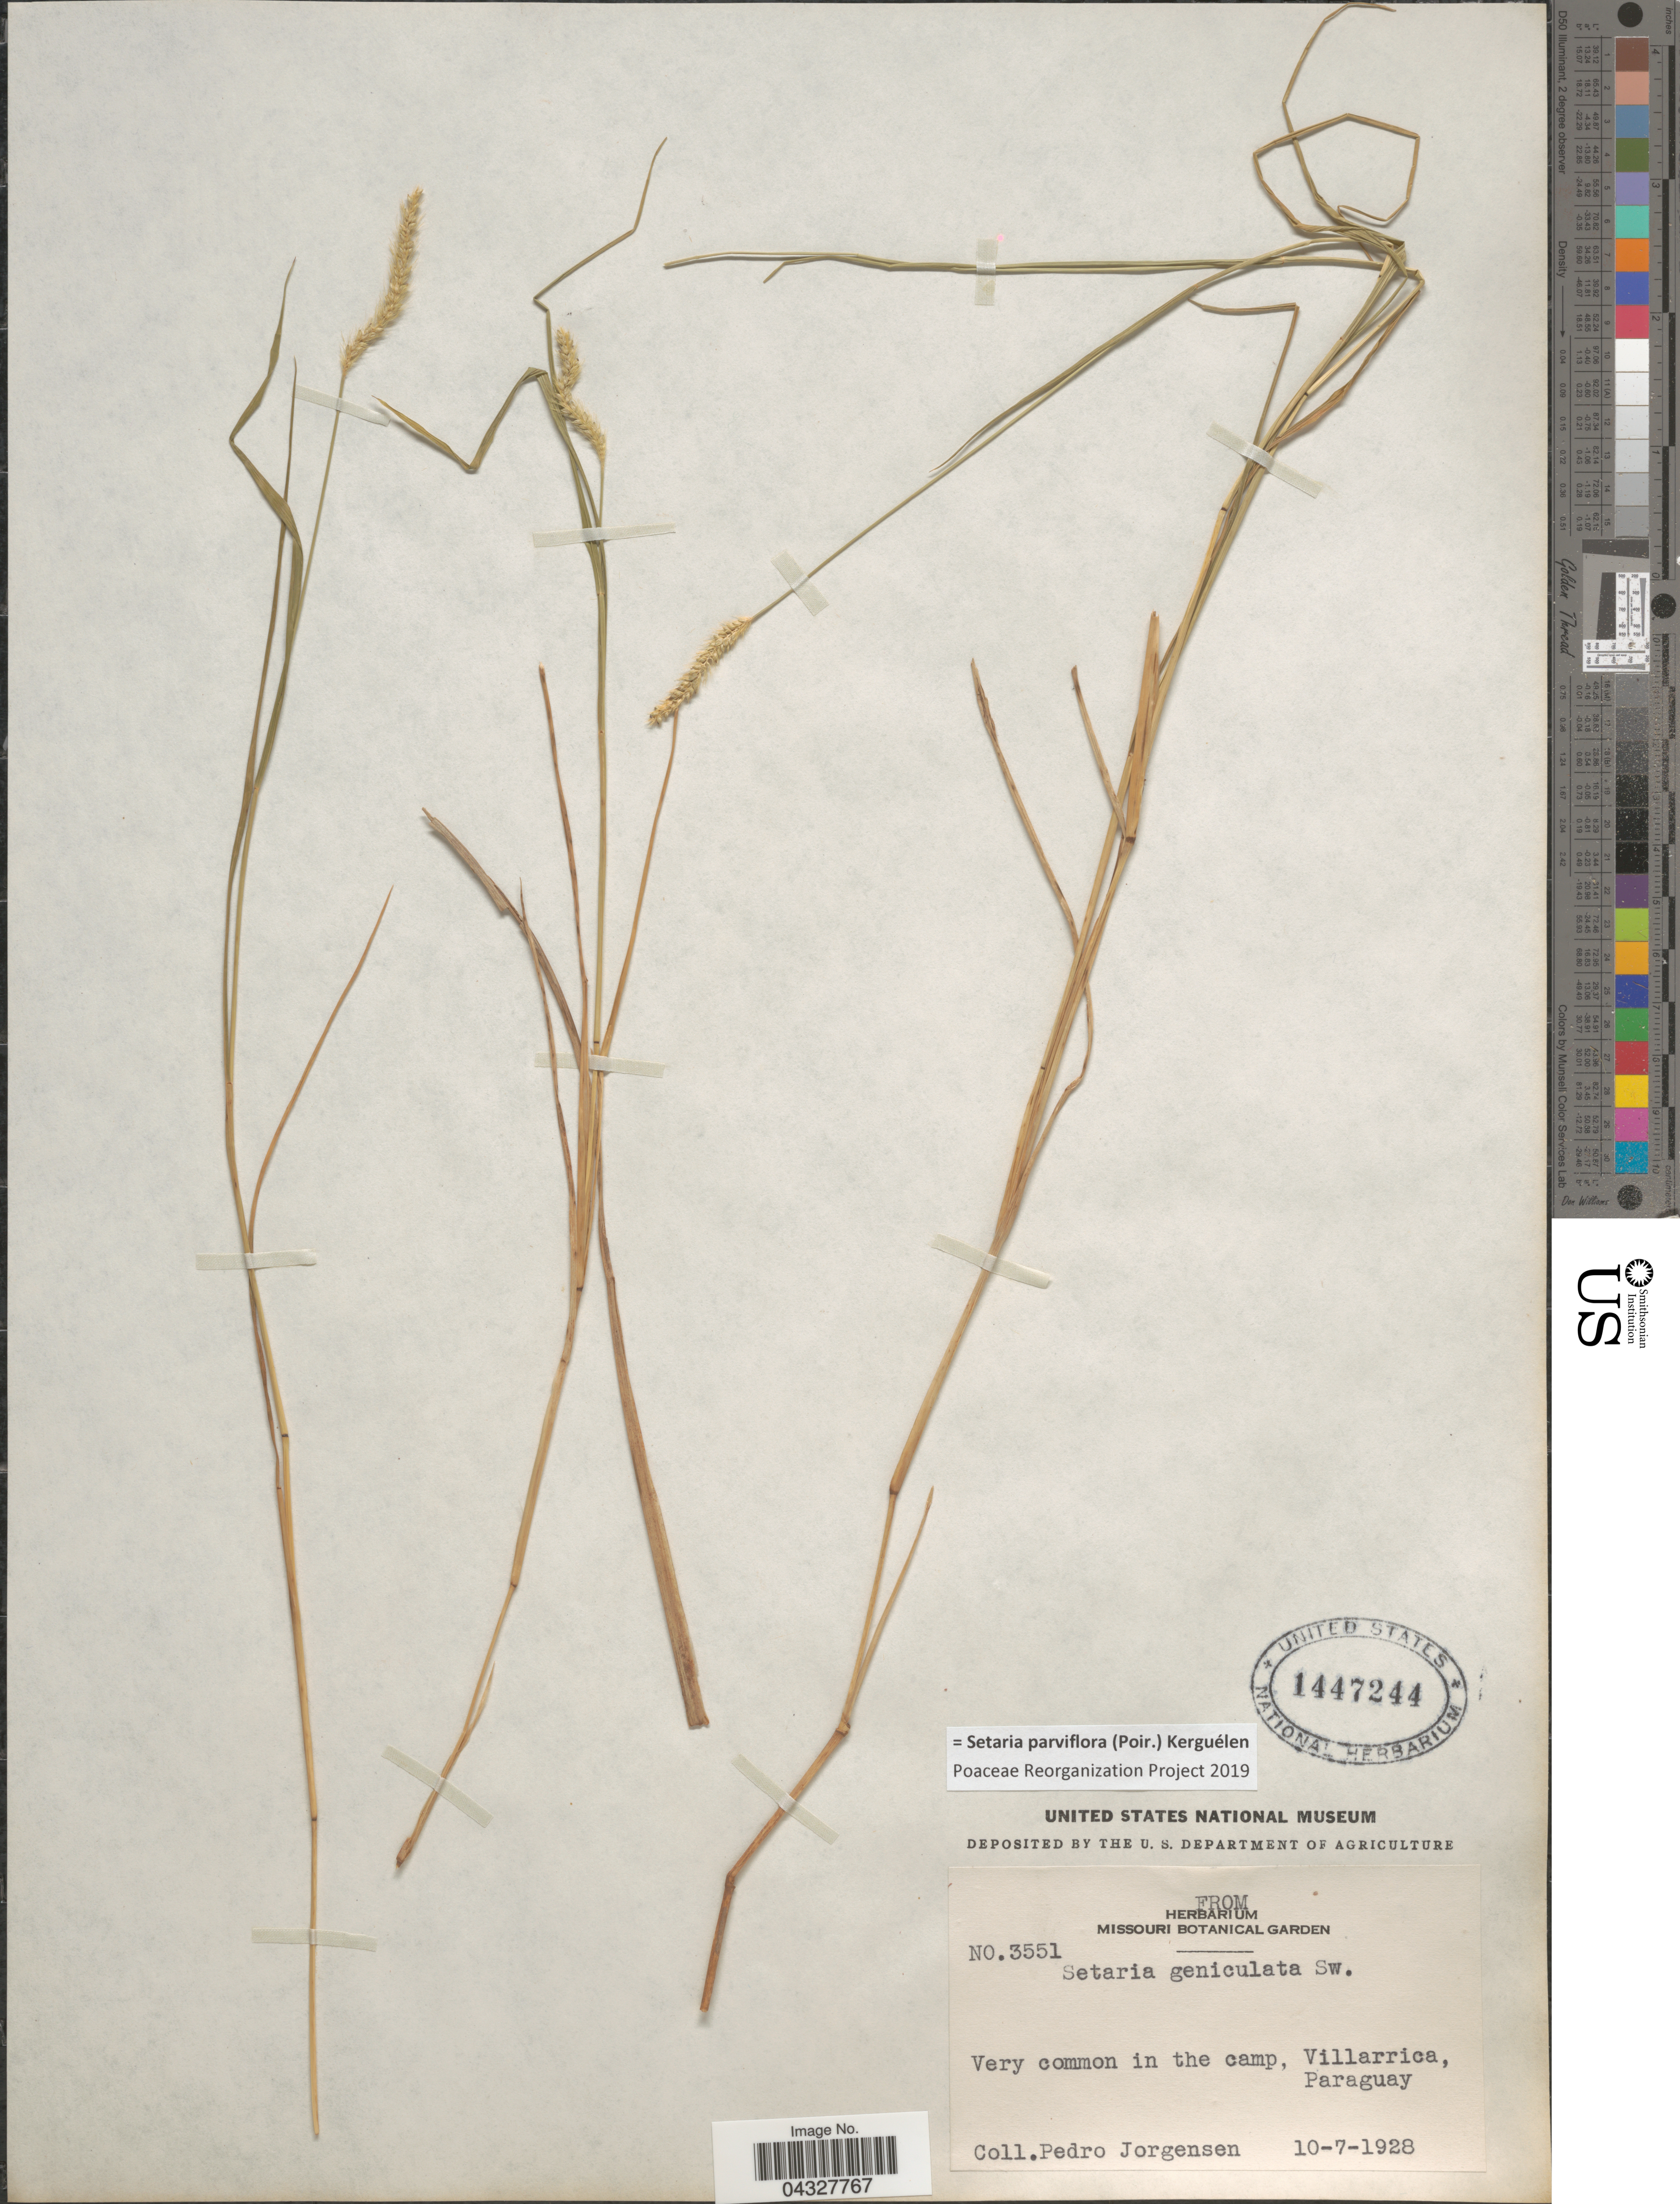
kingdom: Plantae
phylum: Tracheophyta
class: Liliopsida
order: Poales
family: Poaceae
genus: Setaria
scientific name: Setaria parviflora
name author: (Poir.) Kerguélen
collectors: P. Jörgensen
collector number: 3551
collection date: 1928-07-10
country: Paraguay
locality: Very common in the camp, Villarrica.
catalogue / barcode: US 1447244